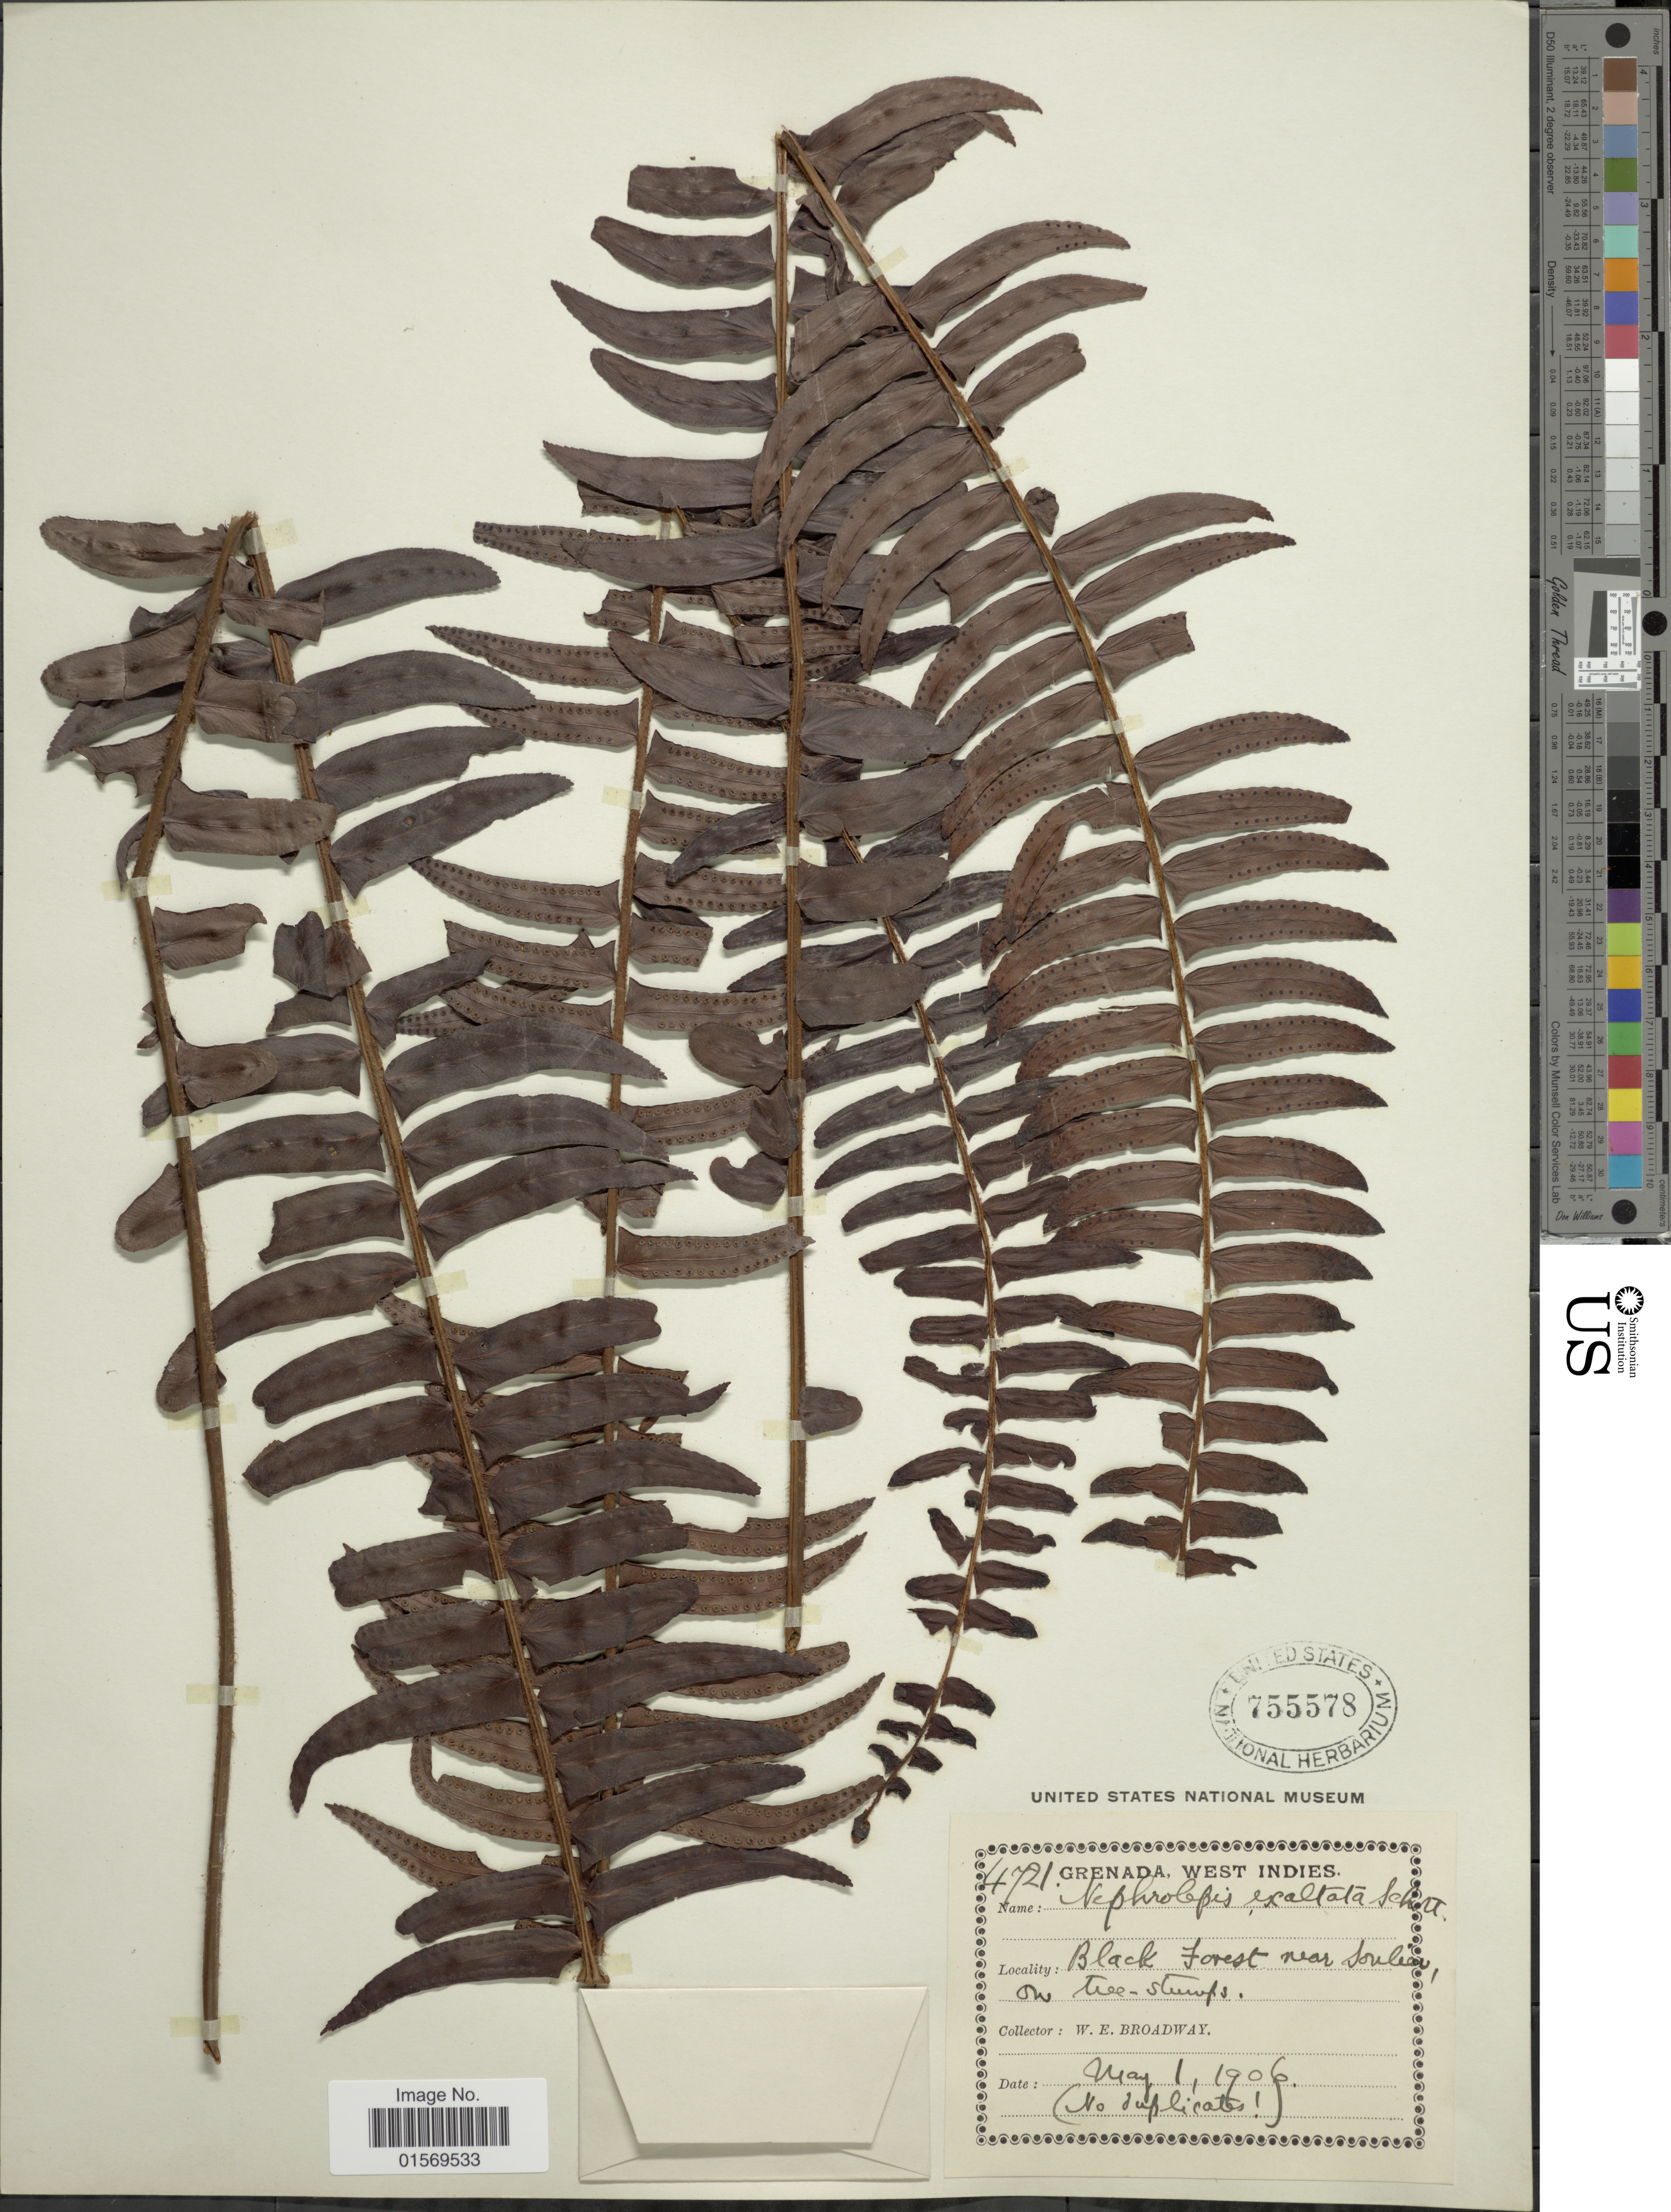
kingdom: Plantae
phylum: Tracheophyta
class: Polypodiopsida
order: Polypodiales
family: Nephrolepidaceae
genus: Nephrolepis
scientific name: Nephrolepis rivularis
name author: (Vahl) Mett. ex Krug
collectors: W. E. Broadway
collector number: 4721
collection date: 1906-05-01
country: Grenada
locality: West Indies. Black Forest near Soulier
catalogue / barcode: US 755578